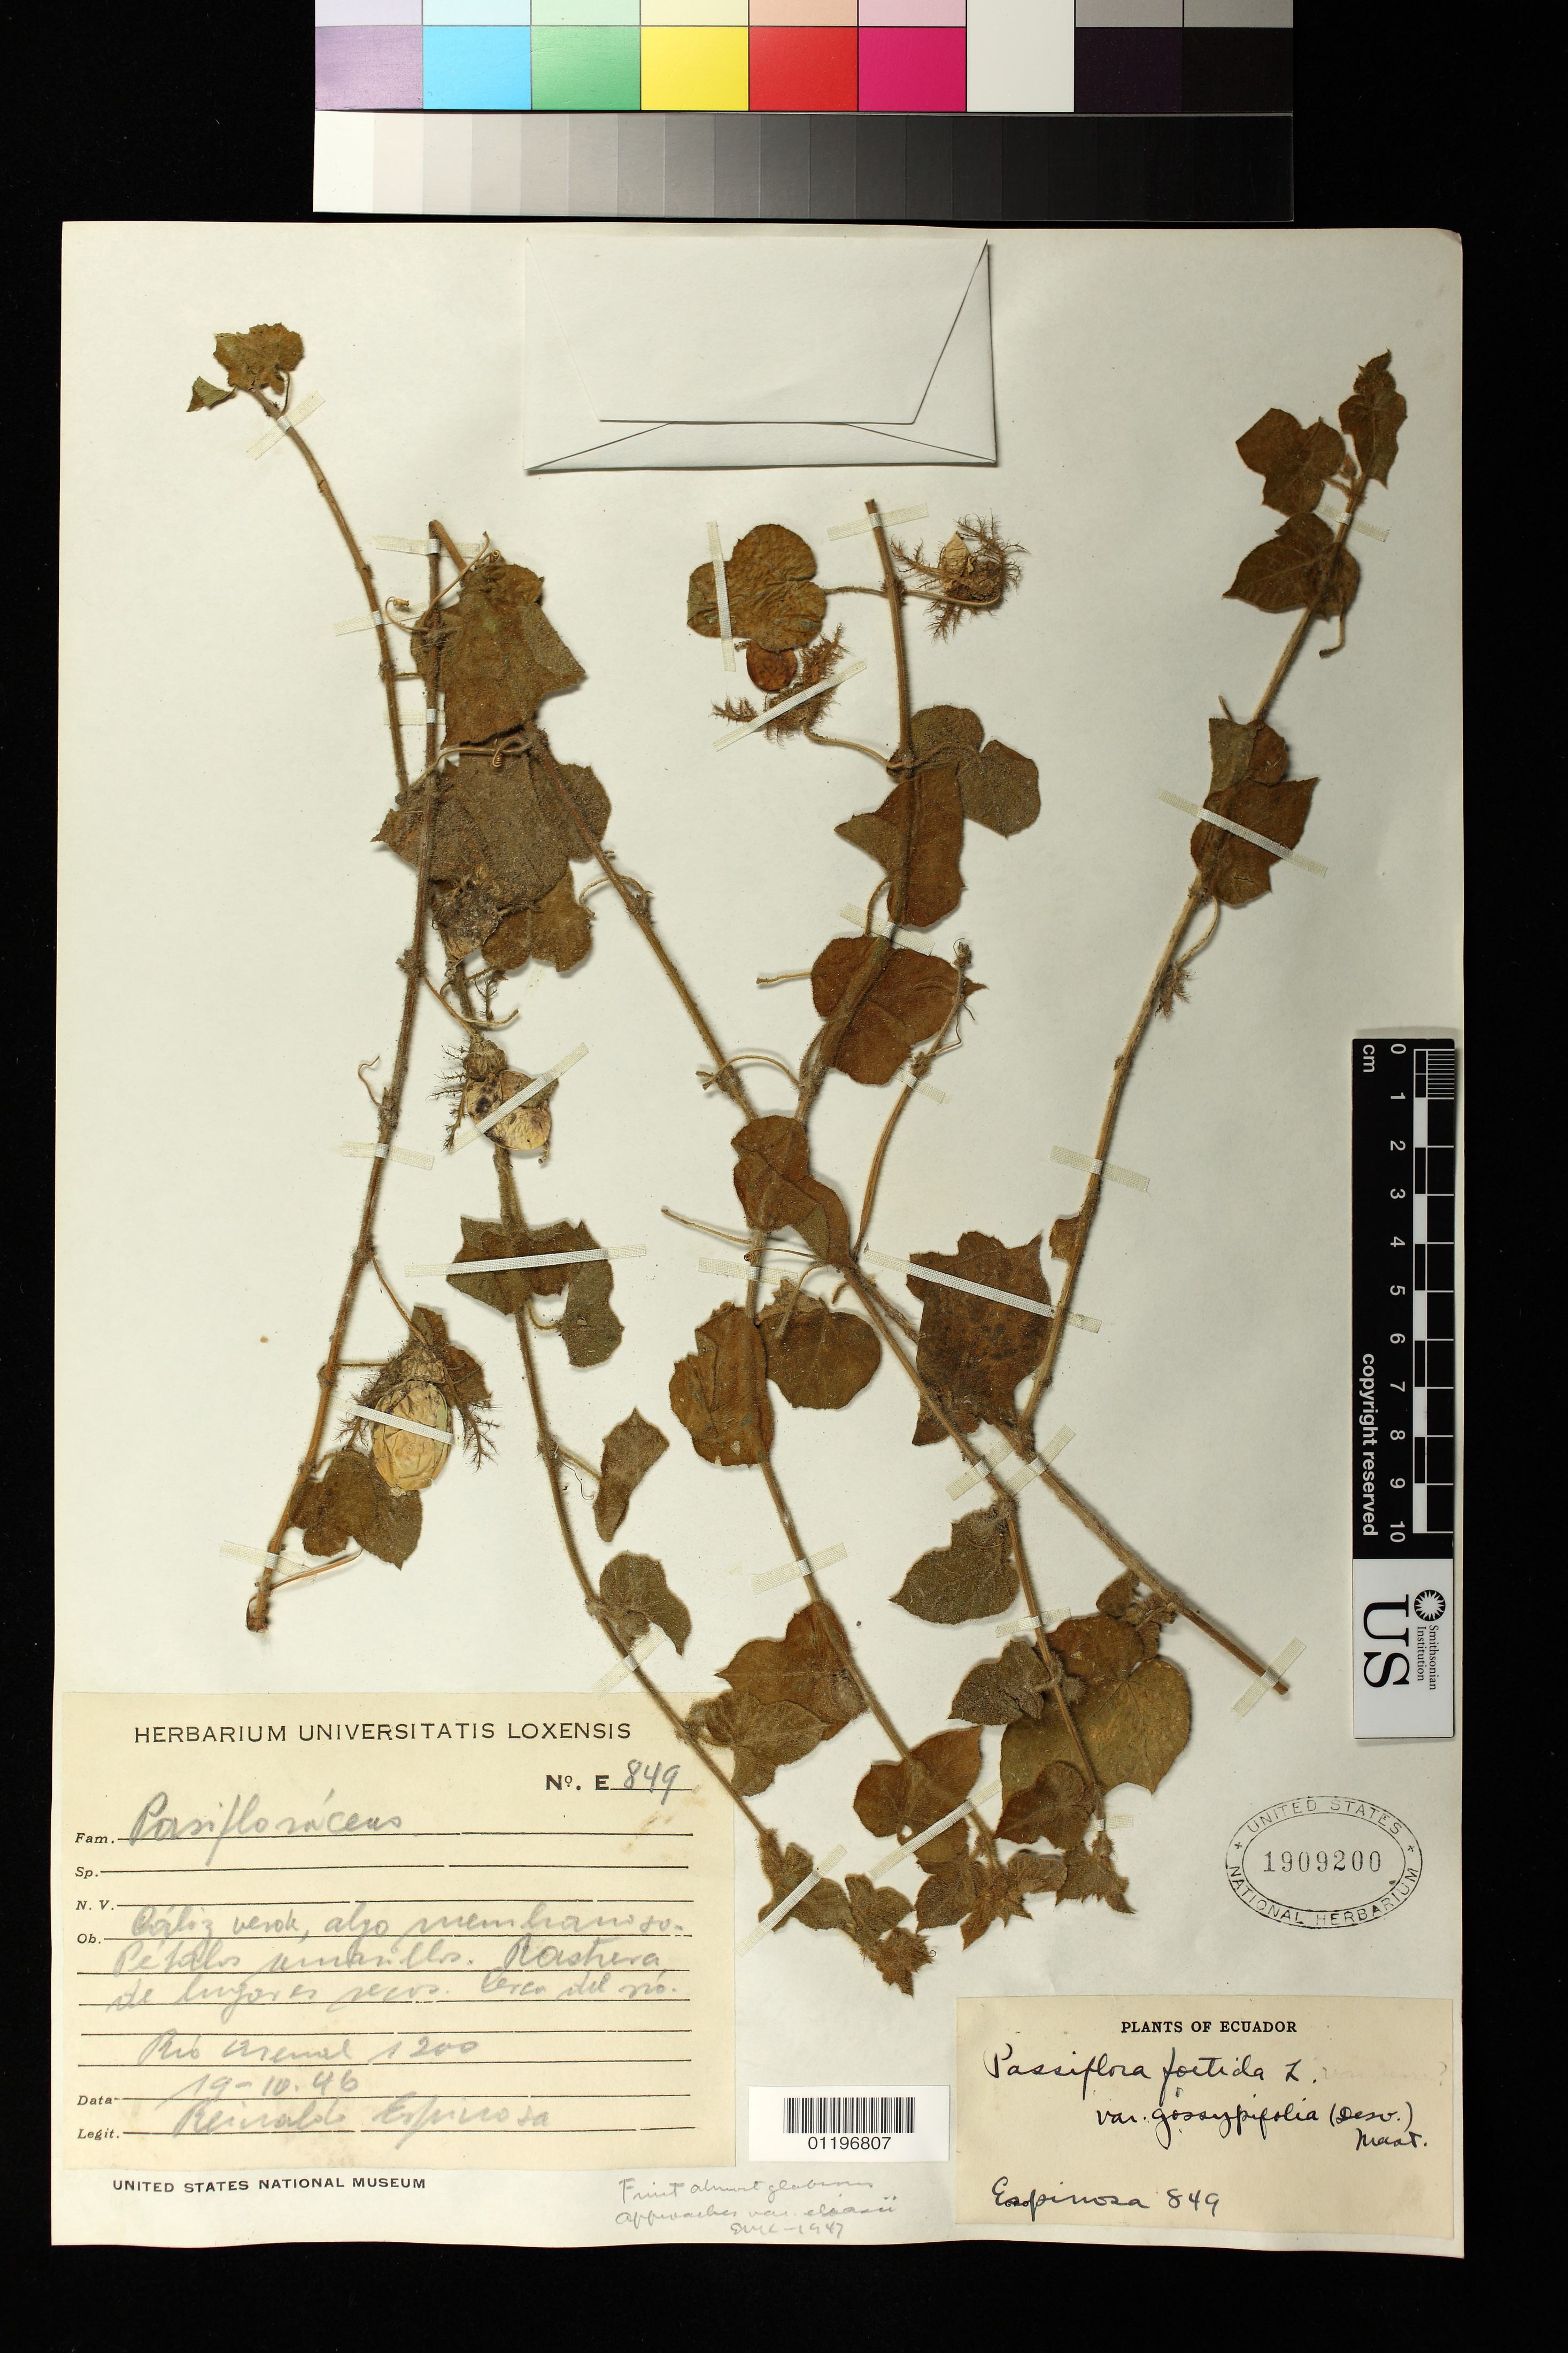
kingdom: Plantae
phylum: Tracheophyta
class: Magnoliopsida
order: Malpighiales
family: Passifloraceae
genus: Passiflora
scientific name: Passiflora foetida var. gossypiifolia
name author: (Desv.) Mast.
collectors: R. Espinosa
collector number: E849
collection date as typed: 19 Oct 1946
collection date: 1946-10-19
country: Ecuador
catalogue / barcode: US 1909200